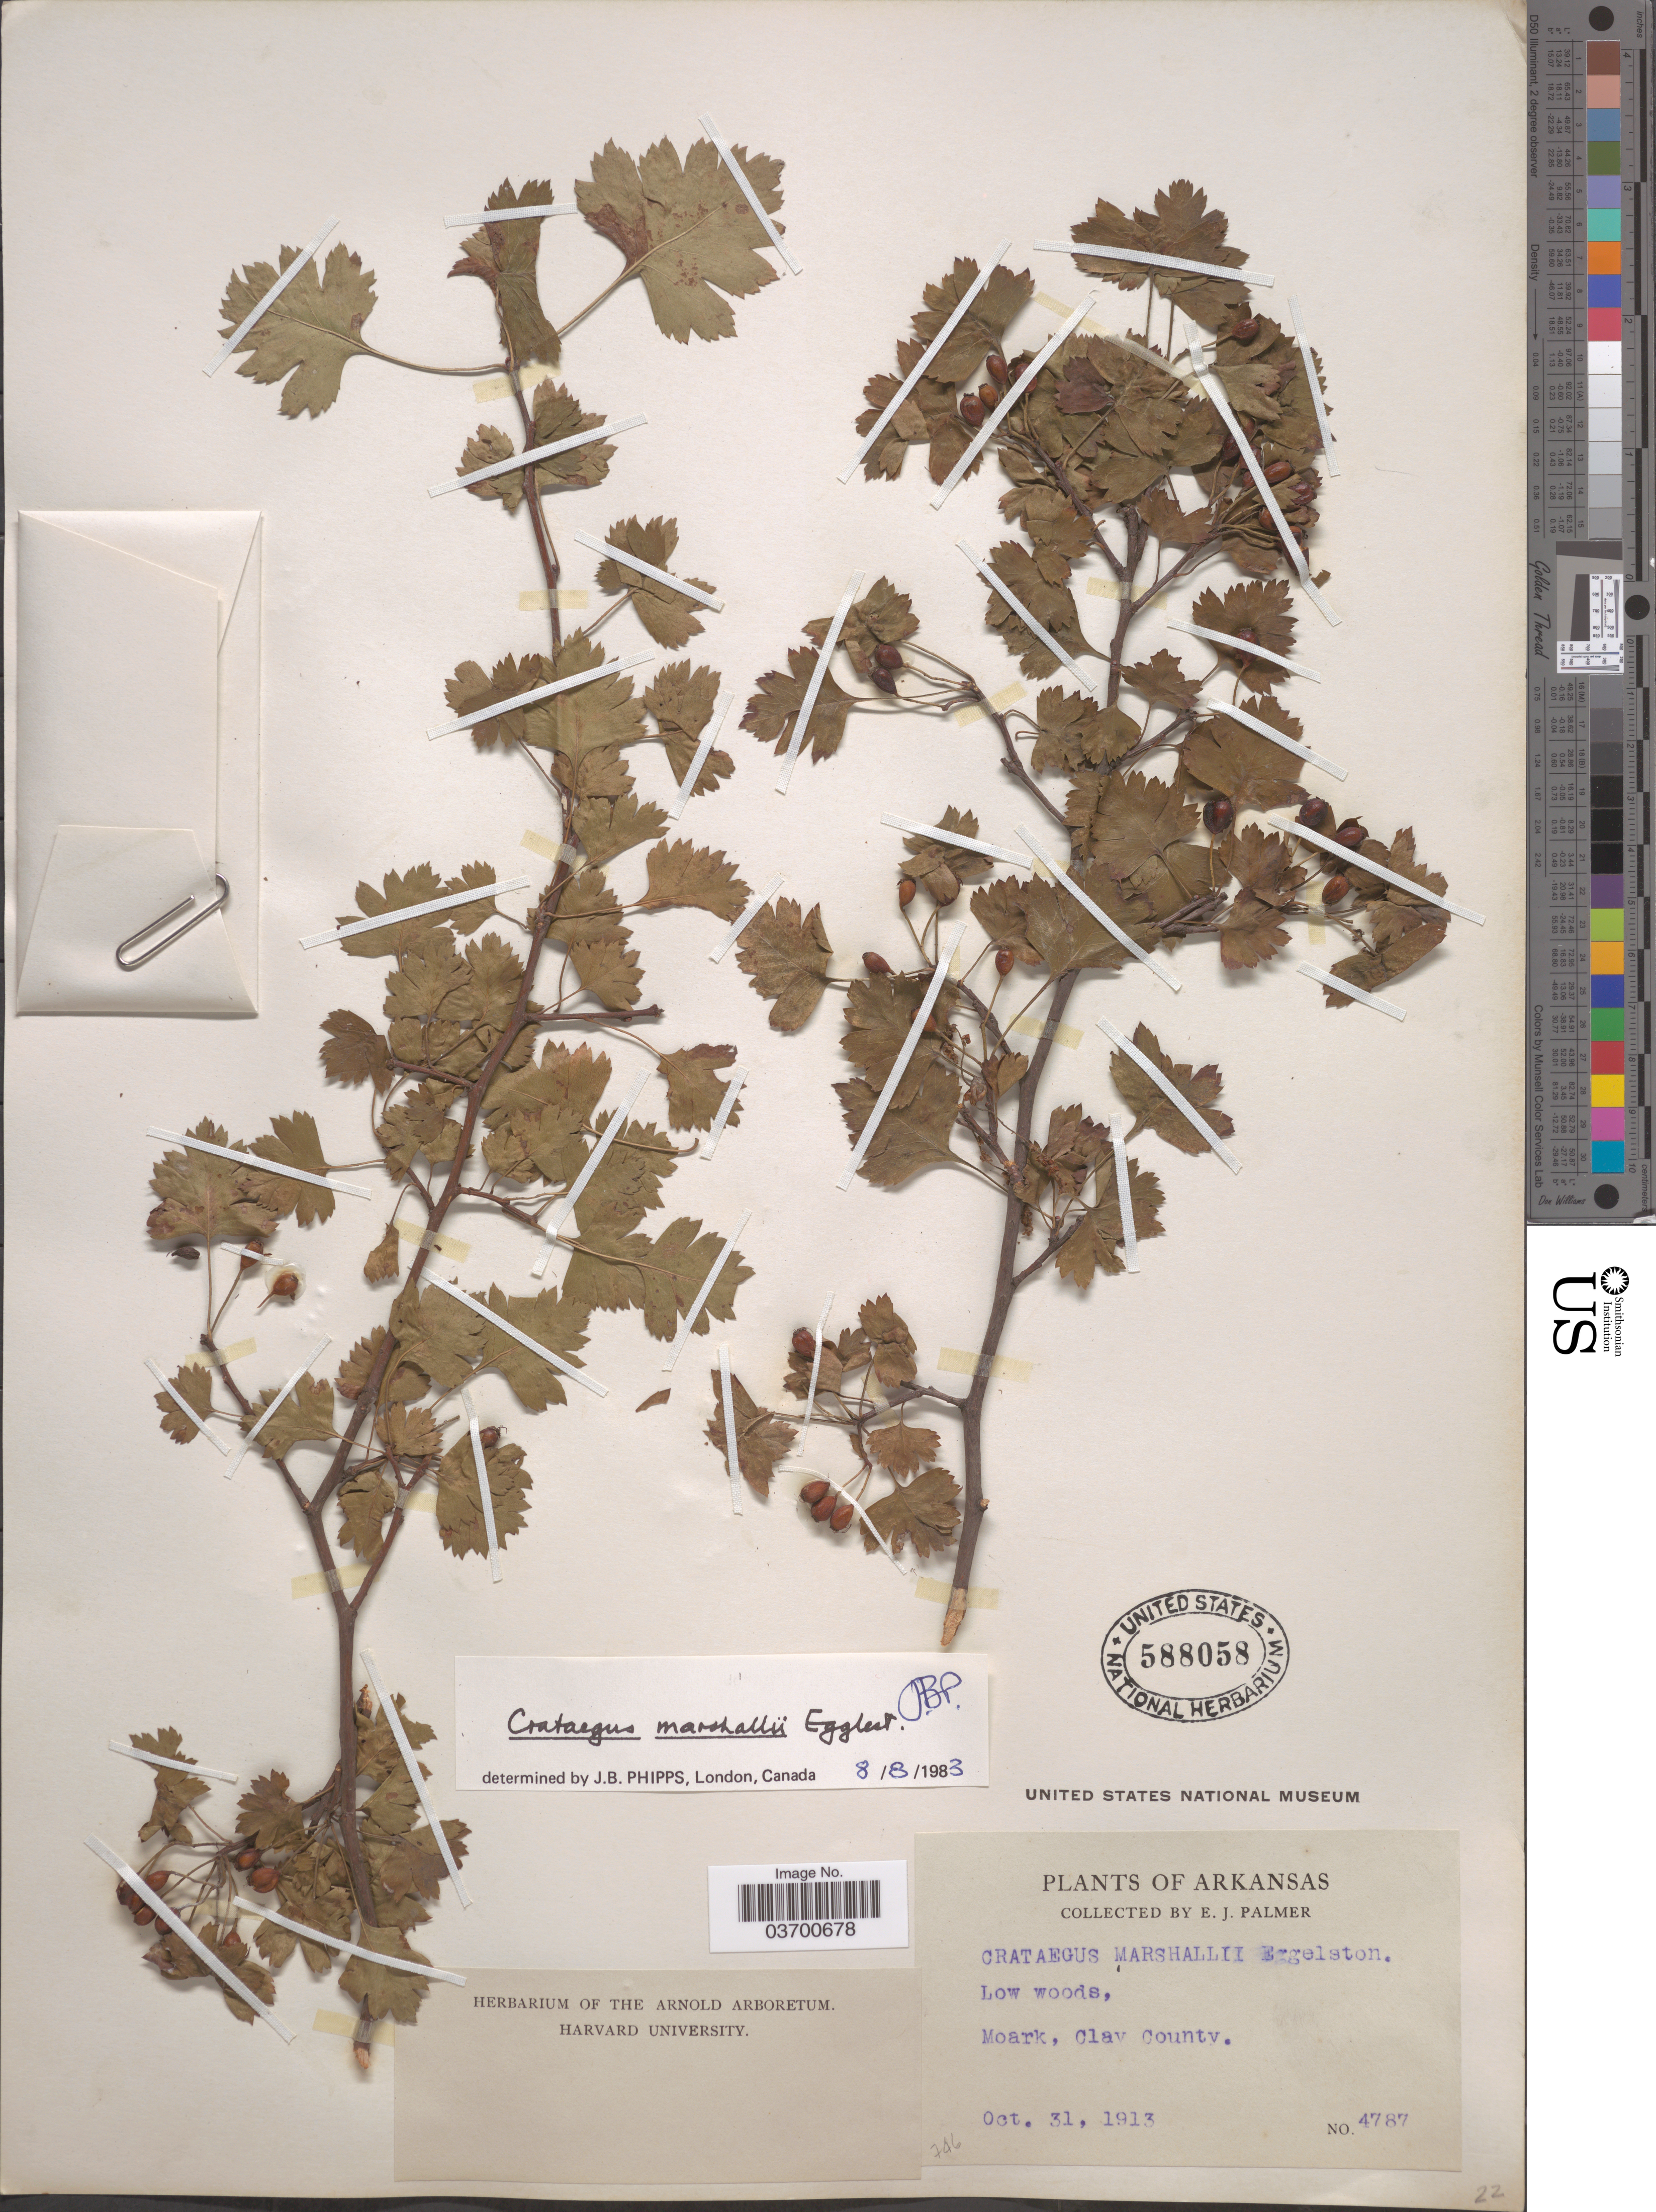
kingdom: Plantae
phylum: Tracheophyta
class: Magnoliopsida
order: Rosales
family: Rosaceae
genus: Crataegus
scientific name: Crataegus marshallii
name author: Eggl.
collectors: E. J. Palmer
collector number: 4787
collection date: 1913-10-31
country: United States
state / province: Arkansas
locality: Low woods, Moark, Clay County.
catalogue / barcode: US 588058